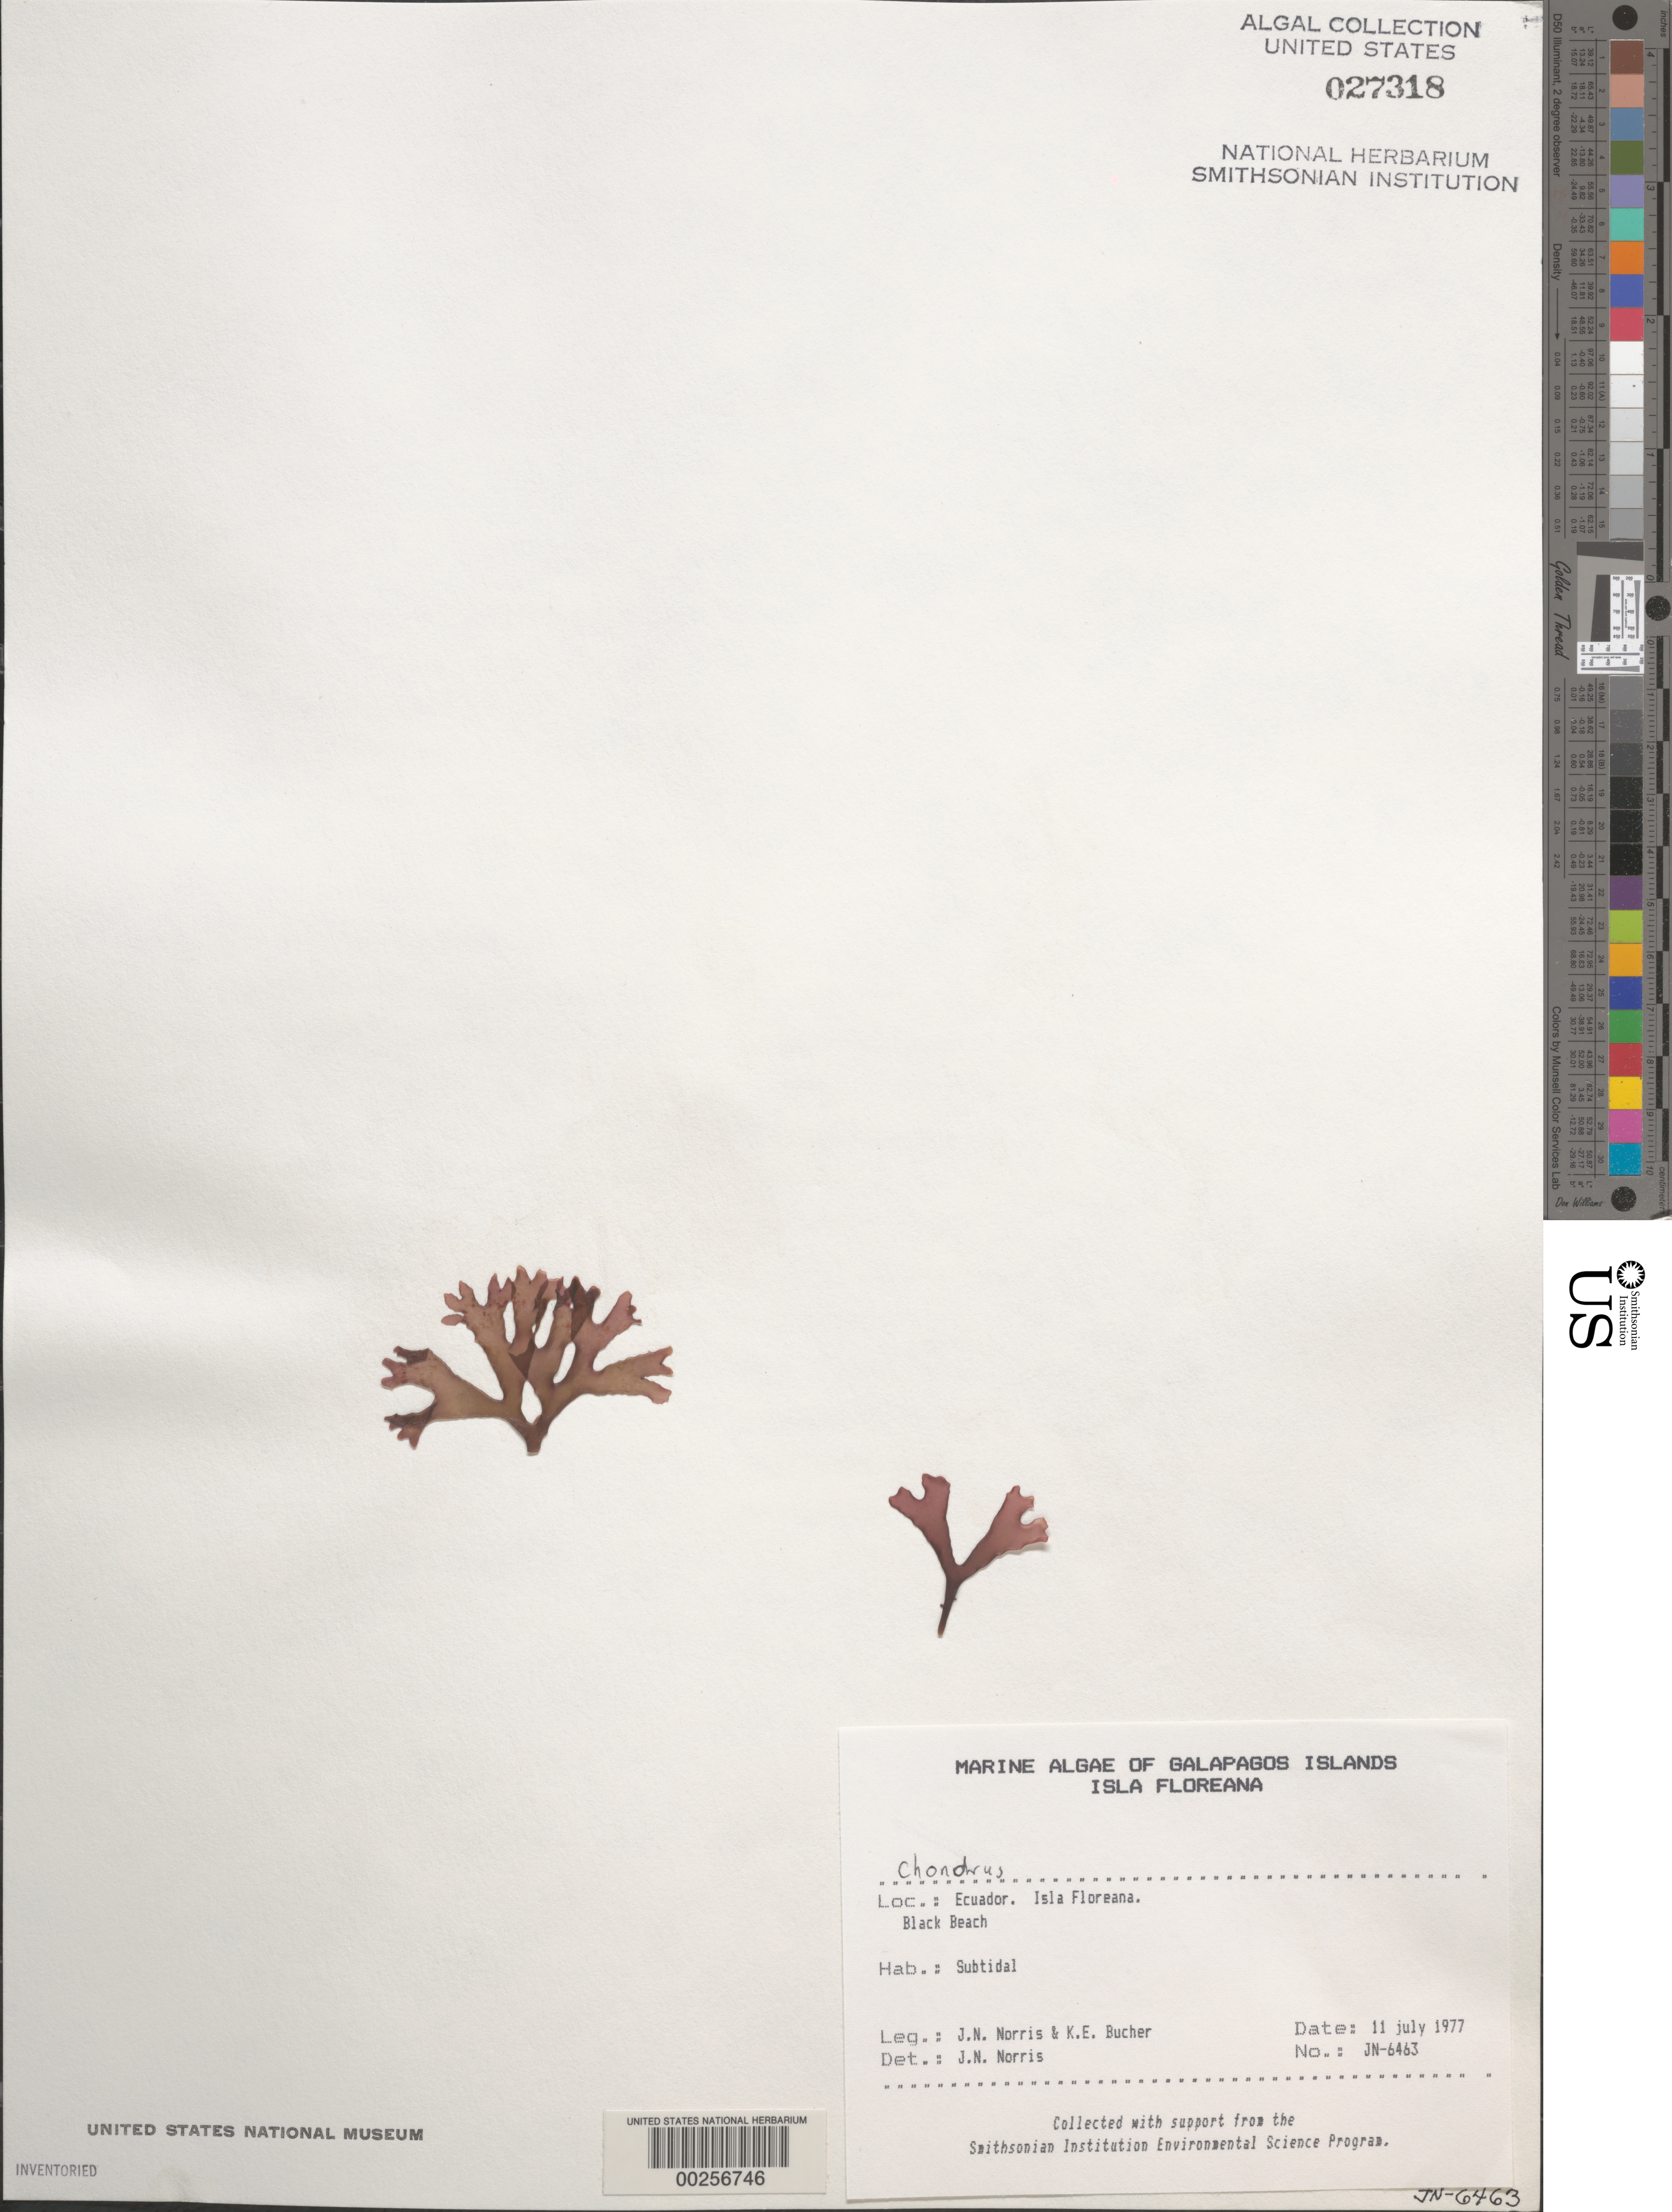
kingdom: Plantae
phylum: Rhodophyta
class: Florideophyceae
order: Gigartinales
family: Gigartinaceae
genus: Chondrus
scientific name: Chondrus sp.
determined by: Norris, James N.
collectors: J. N. Norris & K. E. Bucher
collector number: JN-6463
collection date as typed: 11 Jul 1977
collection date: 1977-07-11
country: Ecuador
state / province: Colón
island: Floreana [Charles, Santa Maria]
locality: Black Beach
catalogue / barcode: US 27318